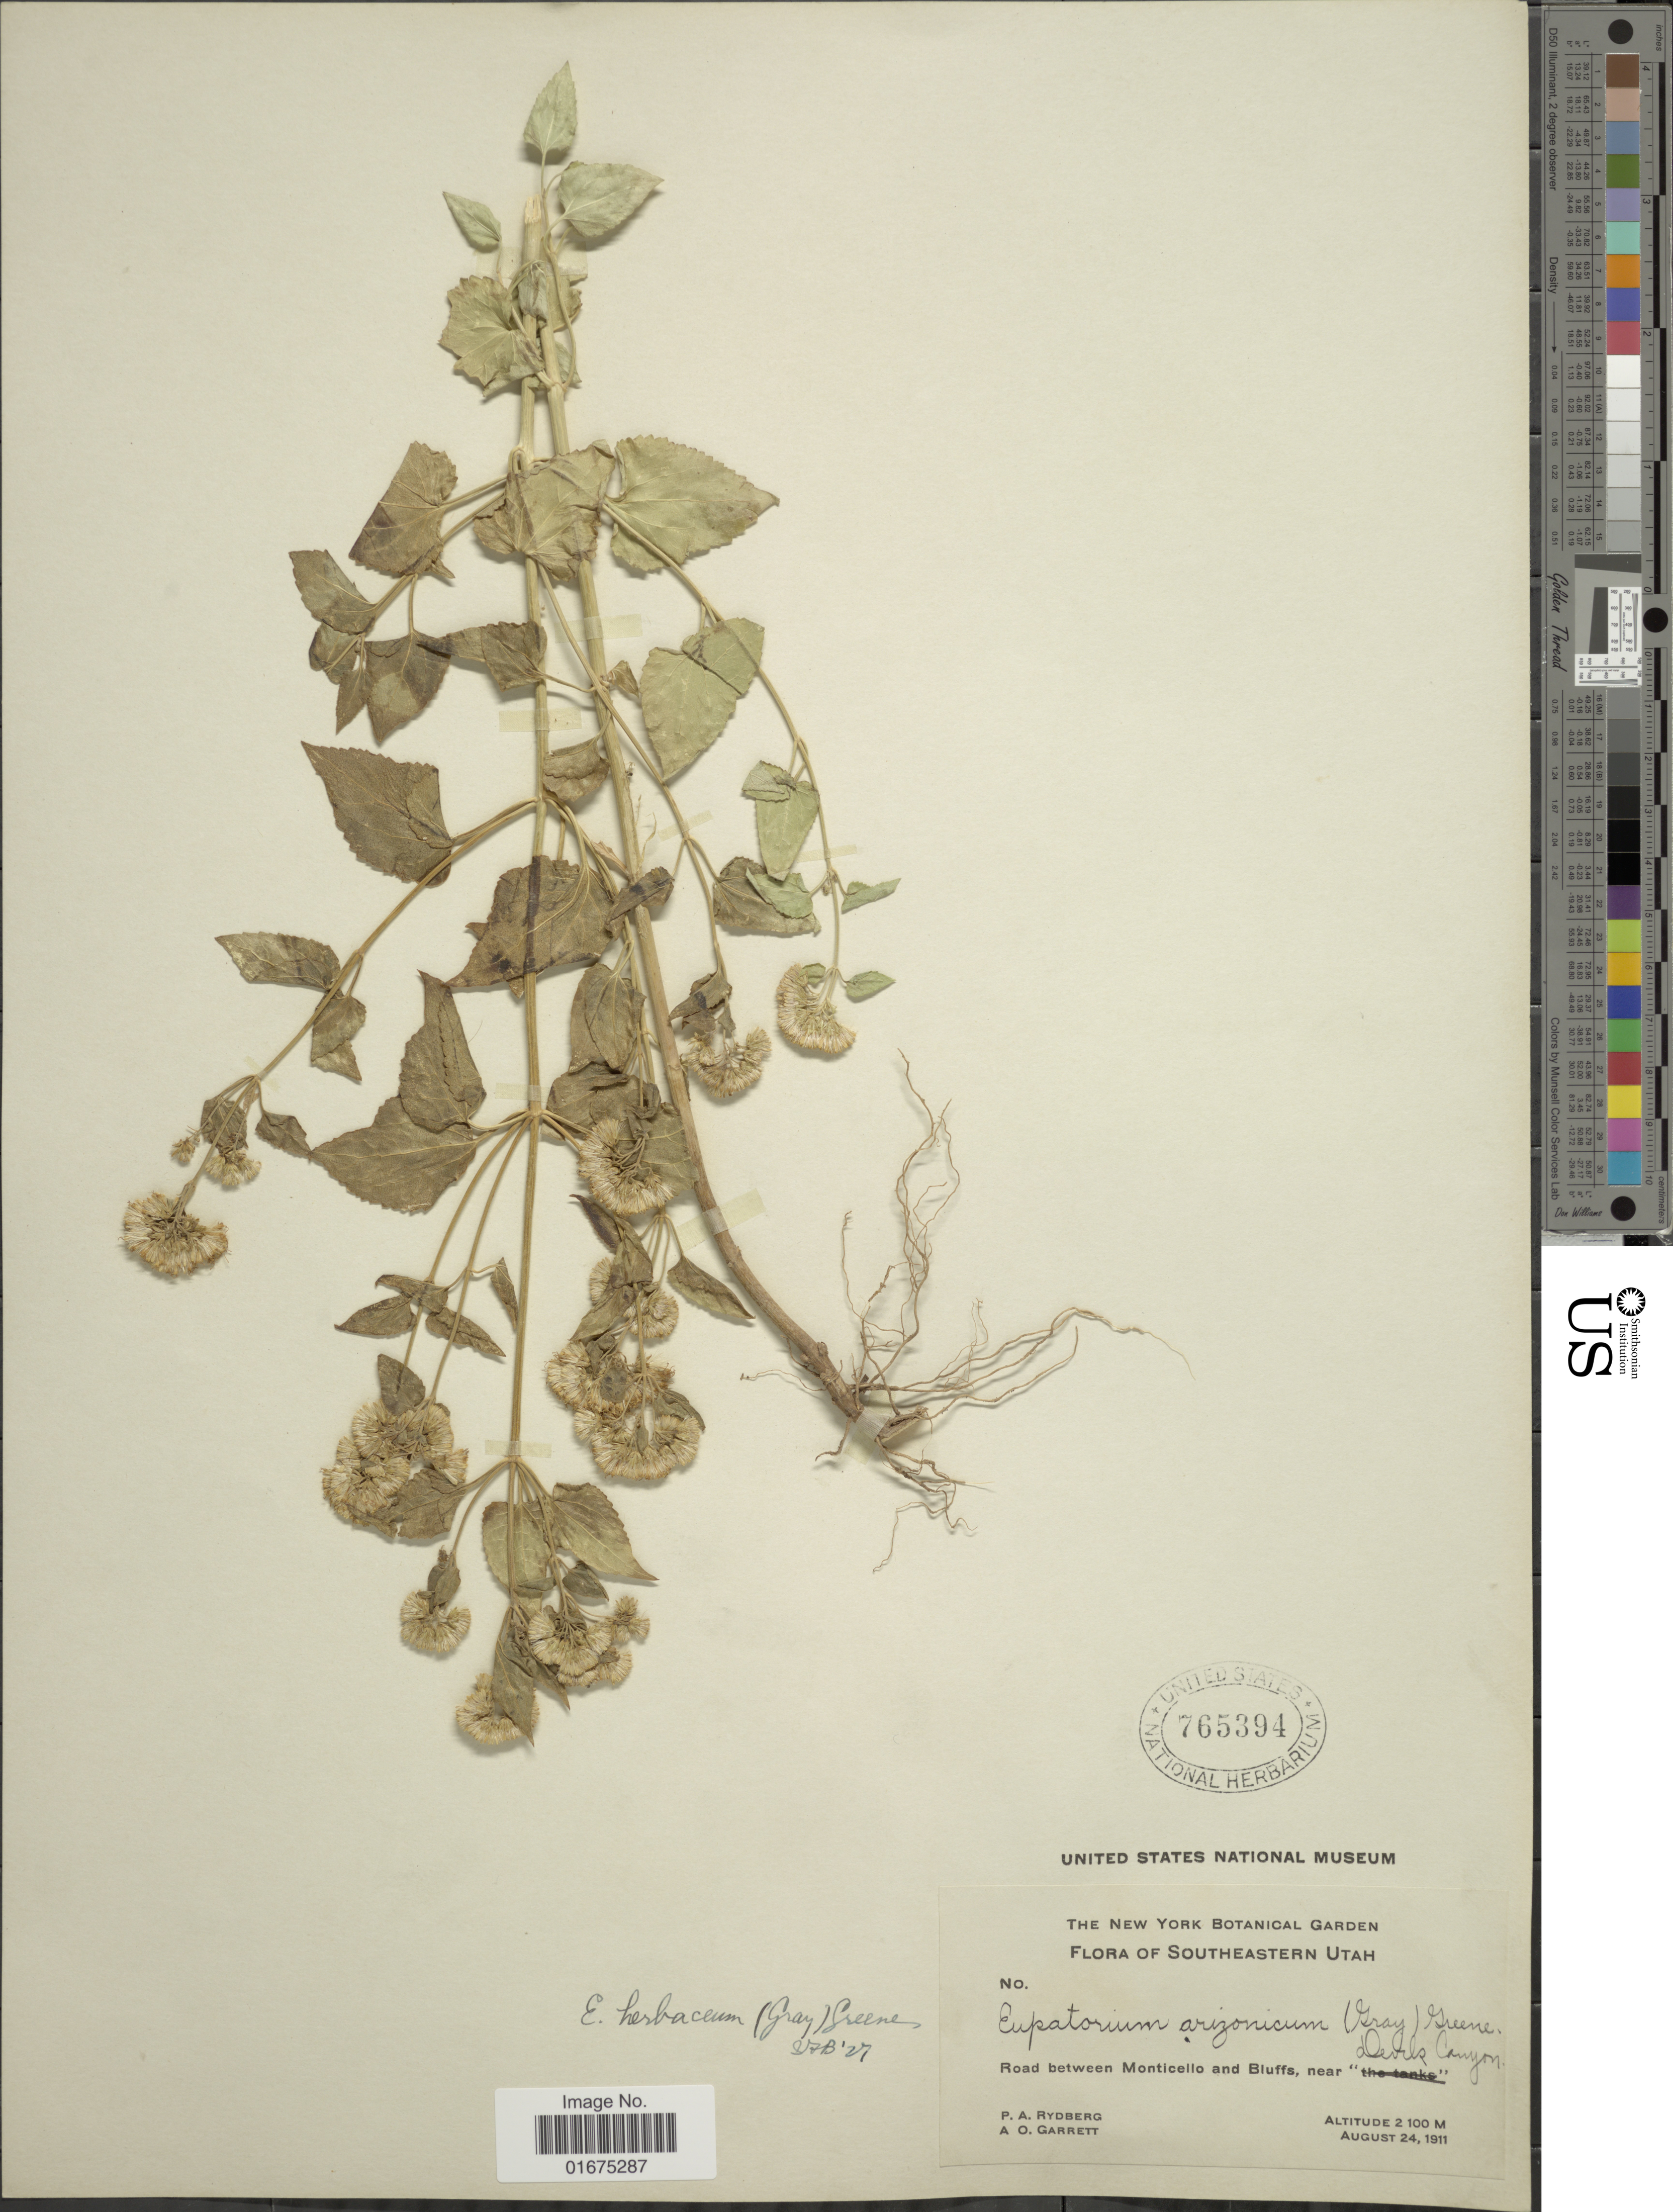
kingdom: Plantae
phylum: Tracheophyta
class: Magnoliopsida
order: Asterales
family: Asteraceae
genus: Ageratina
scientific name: Ageratina herbacea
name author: (A. Gray) R.M. King & H. Rob.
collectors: P. A. Rydberg & A. O. Garrett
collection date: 1911-08-24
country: United States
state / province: Utah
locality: Road between Monticello and Bluffs, near Devils Canyon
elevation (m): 2100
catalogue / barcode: US 765394